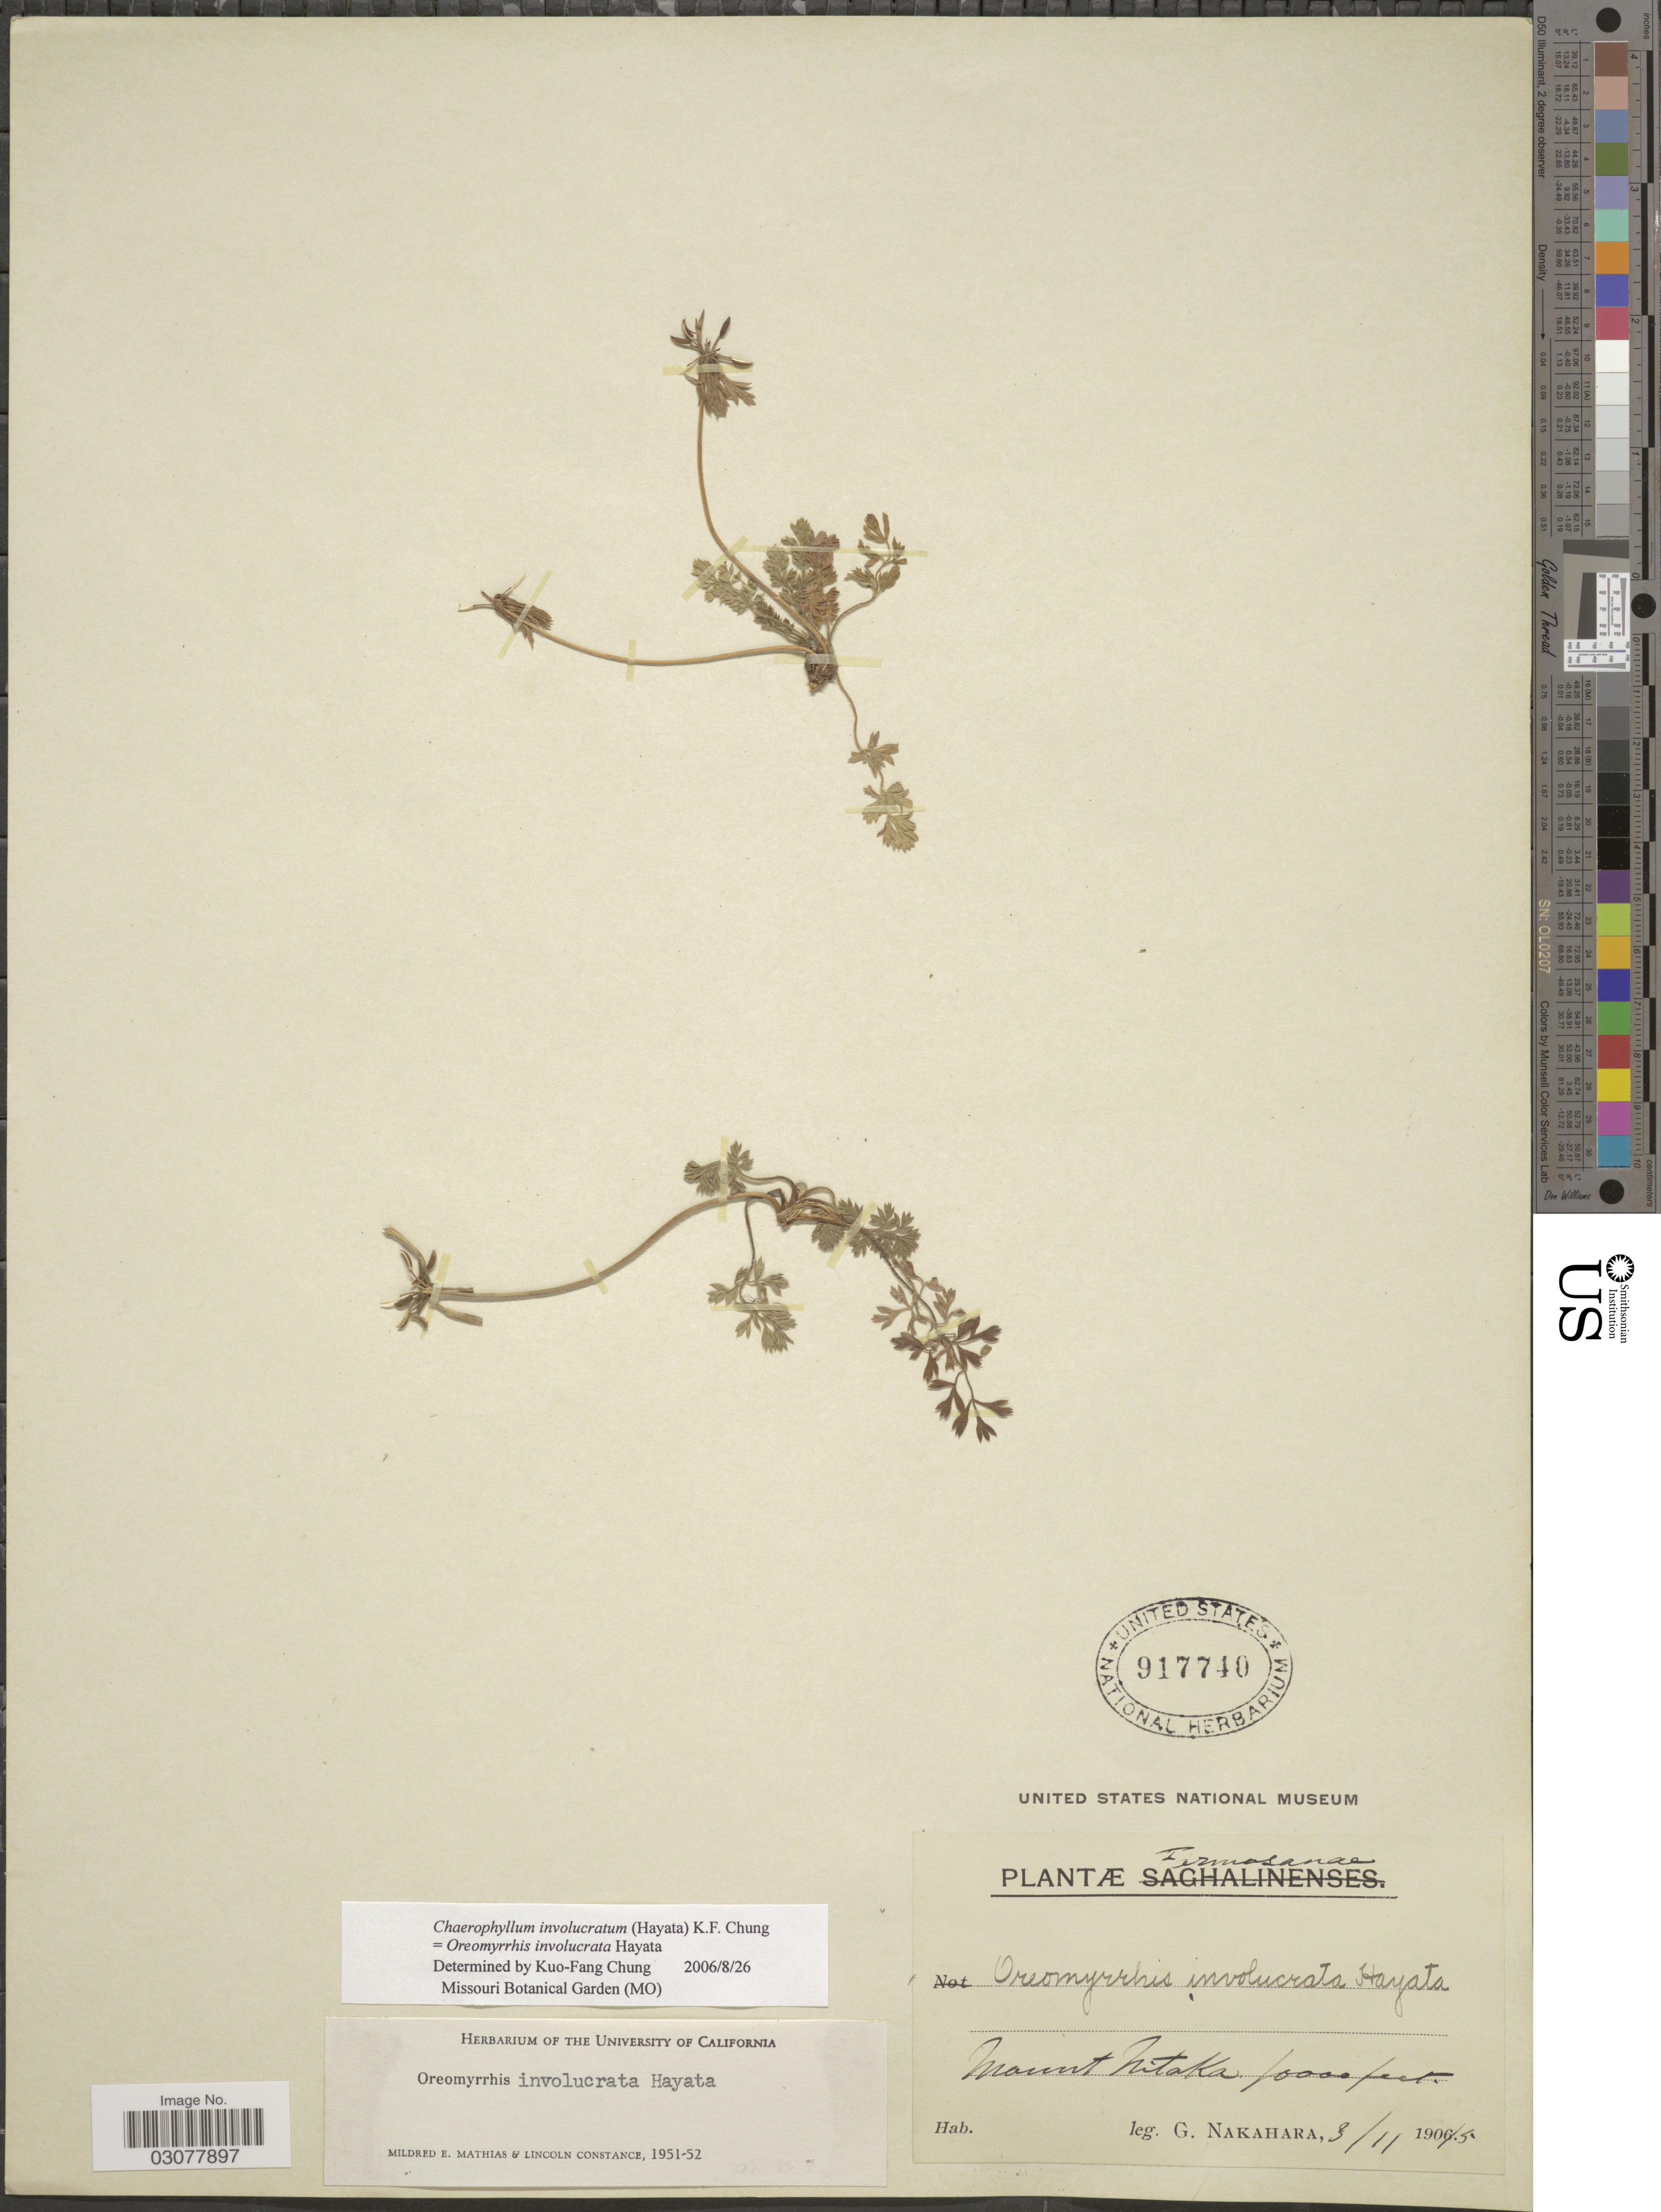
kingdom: Plantae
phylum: Tracheophyta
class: Magnoliopsida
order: Apiales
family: Apiaceae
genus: Chaerophyllum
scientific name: Chaerophyllum involucratum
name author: K.F. Chung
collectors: G. Nakahara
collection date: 1905-11-03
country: Taiwan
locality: Formosanae, Mount Nitaka.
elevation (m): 305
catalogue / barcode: US 917740